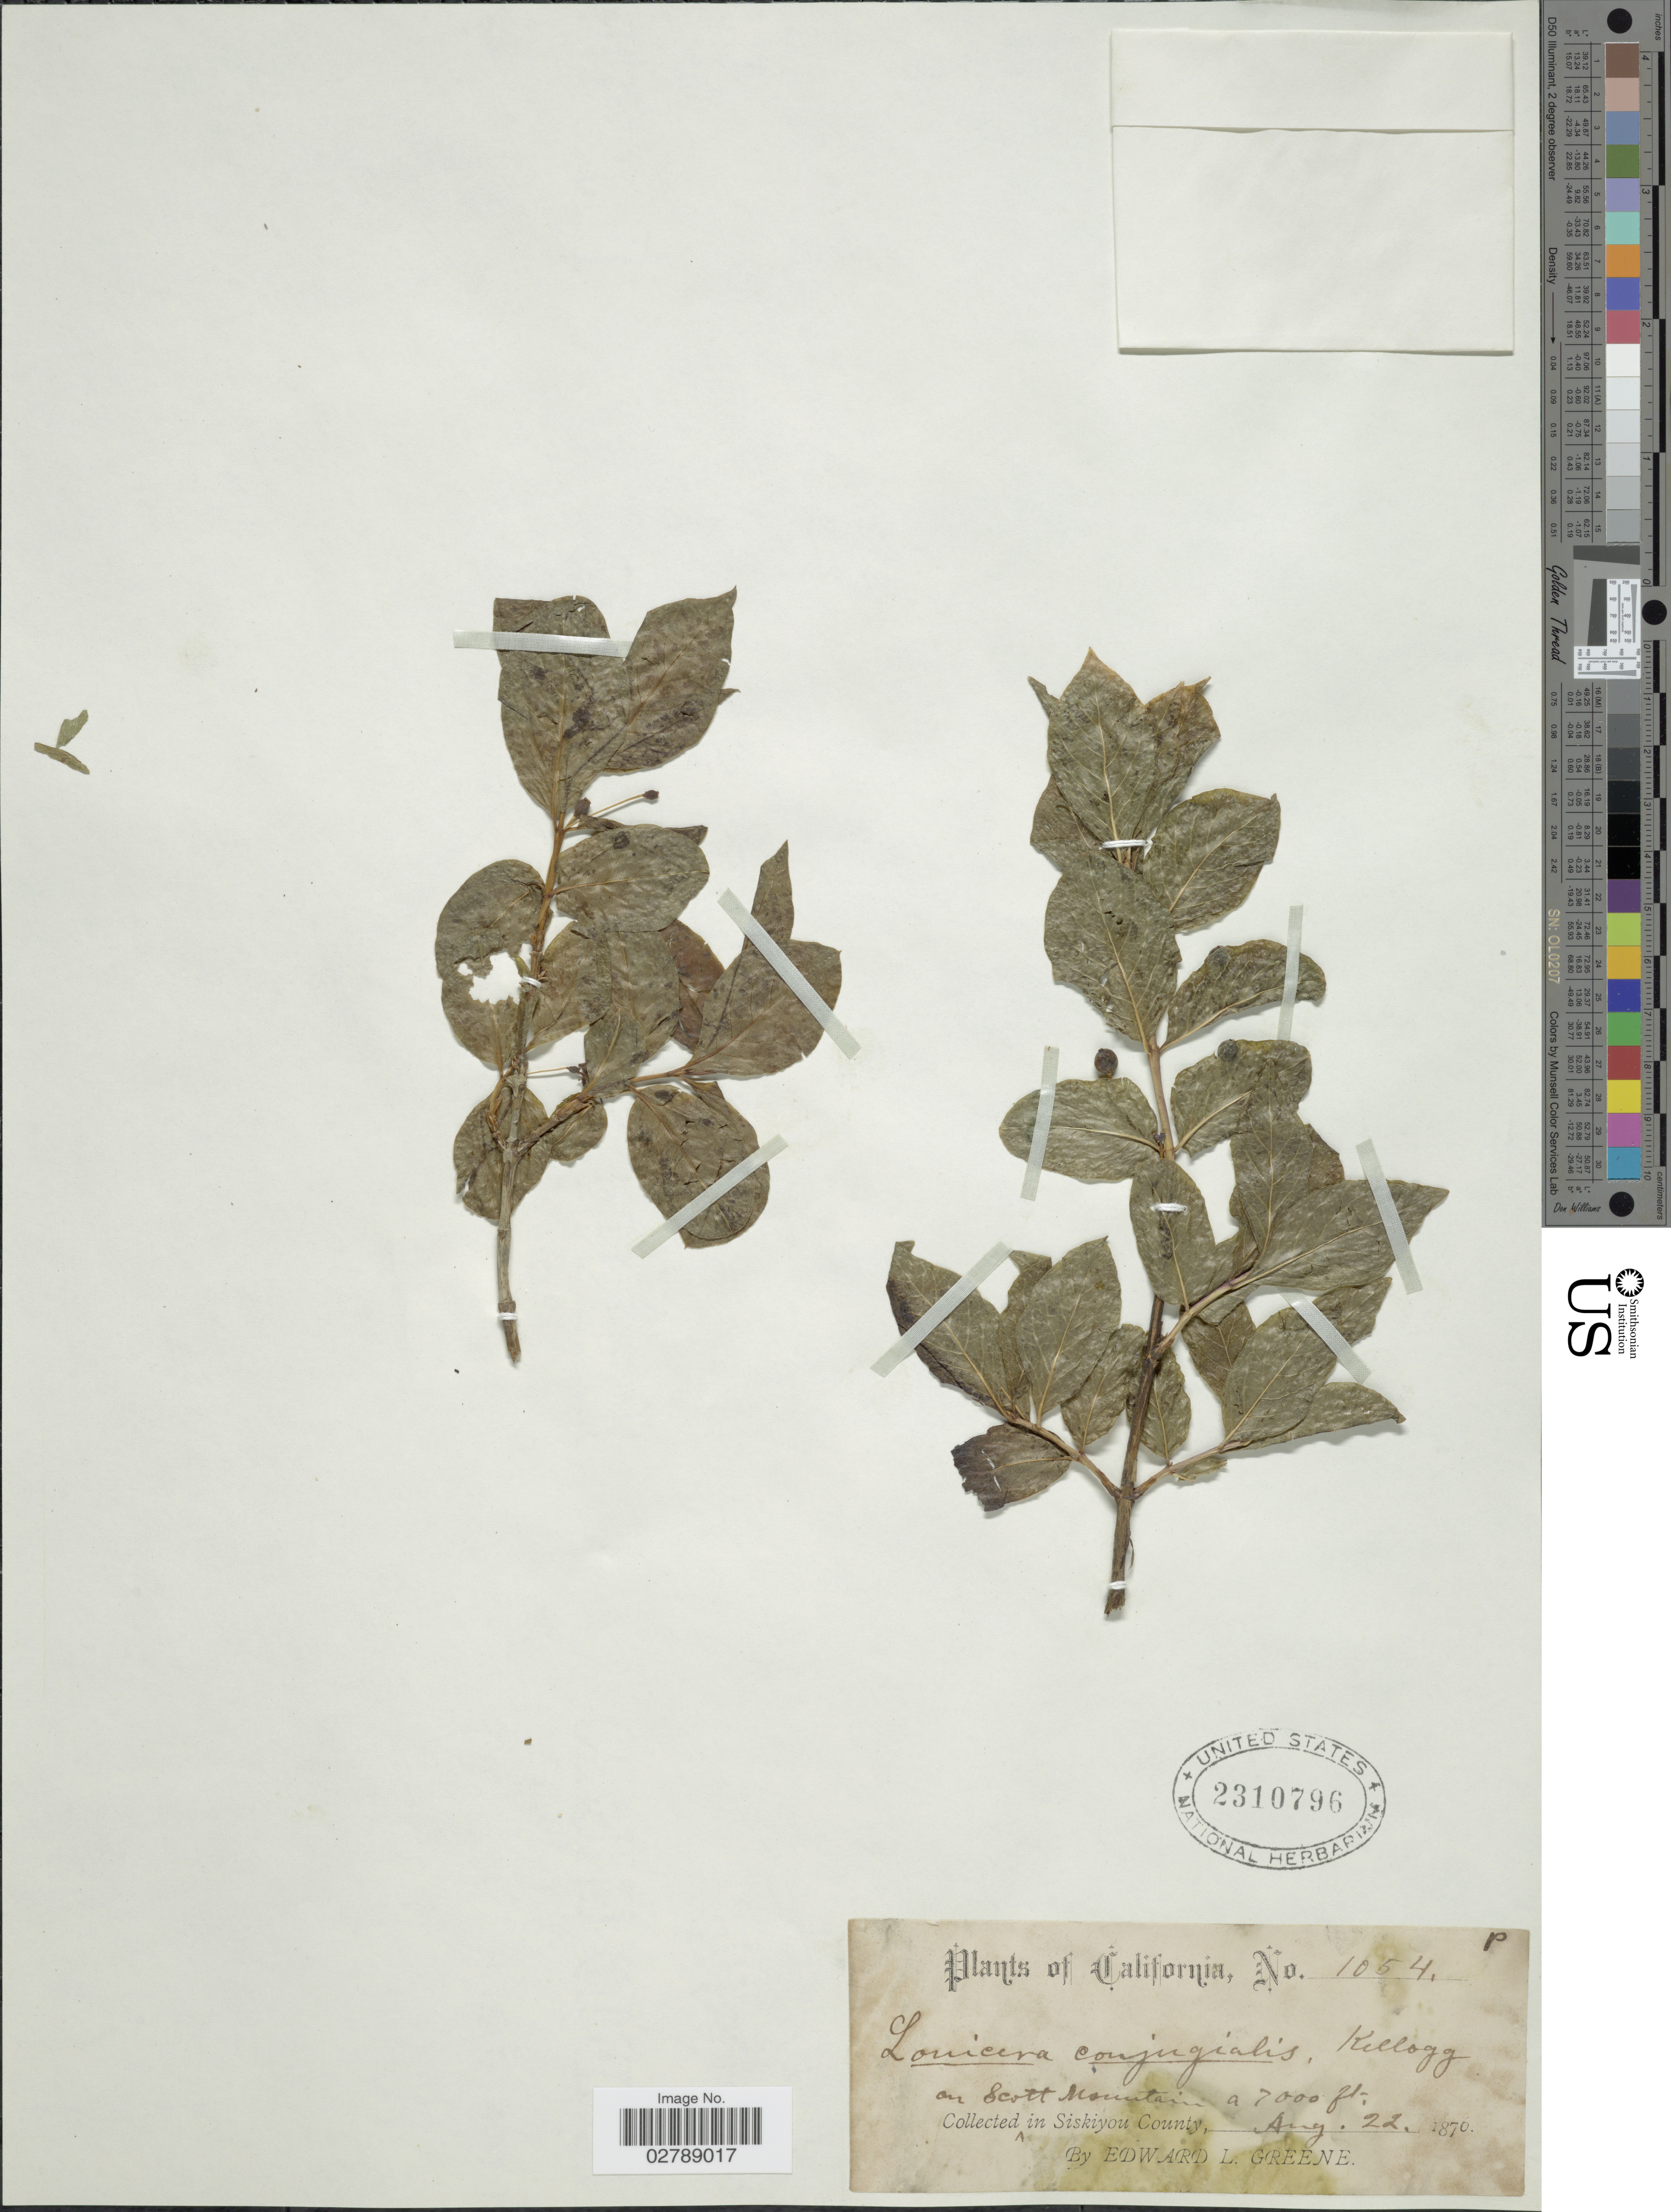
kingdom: Plantae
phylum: Tracheophyta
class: Magnoliopsida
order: Dipsacales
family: Caprifoliaceae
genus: Lonicera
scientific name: Lonicera conjugialis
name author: Kellogg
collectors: E. L. Greene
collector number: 1054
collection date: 1870-08-22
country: United States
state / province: California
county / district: Siskiyou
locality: On Scott Mountain. Siskiyou County.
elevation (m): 2134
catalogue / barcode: US 2310796